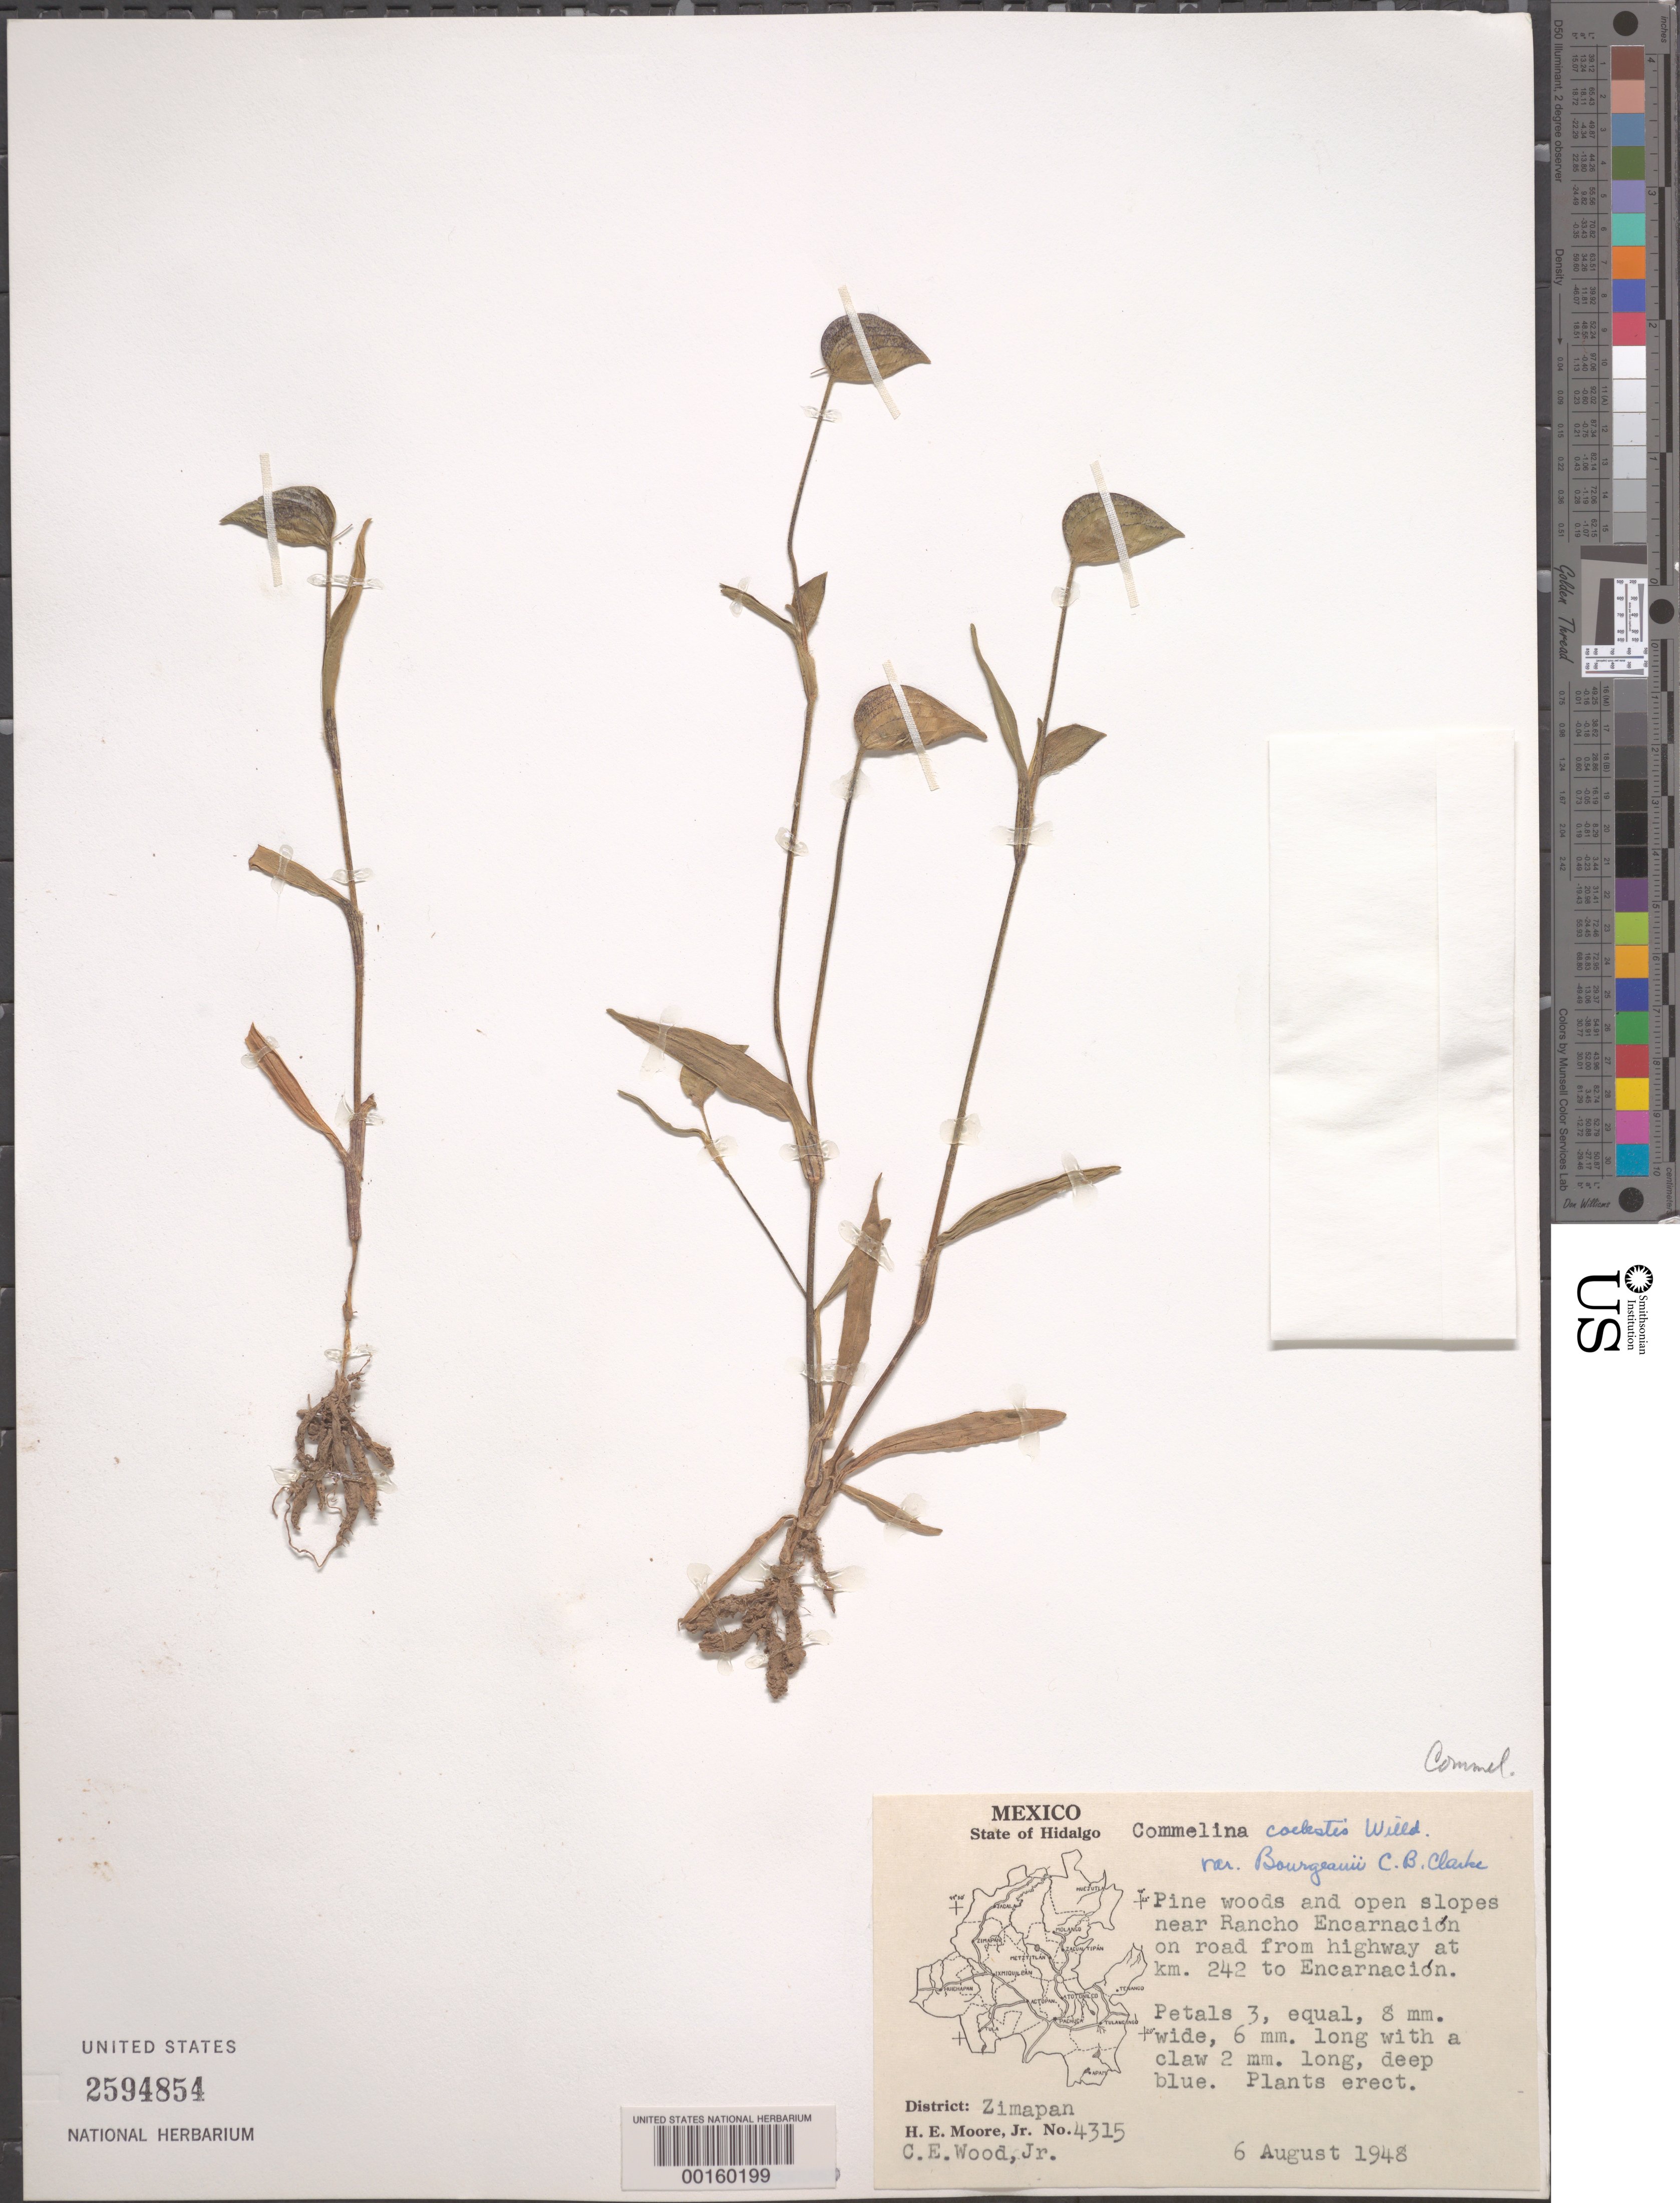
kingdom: Plantae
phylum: Tracheophyta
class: Liliopsida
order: Commelinales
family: Commelinaceae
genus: Commelina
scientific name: Commelina coelestis var. bourgeaui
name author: C.B. Clarke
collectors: H. E. Moore & C. E. Wood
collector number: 4315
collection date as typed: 06 Aug 1948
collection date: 1948-08-06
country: Mexico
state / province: Hidalgo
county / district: Zimapán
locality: Rancho Encarnacion, on road from highway at km. 242 to Encarnacion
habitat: Pine woods, open slopes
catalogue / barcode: US 2594854